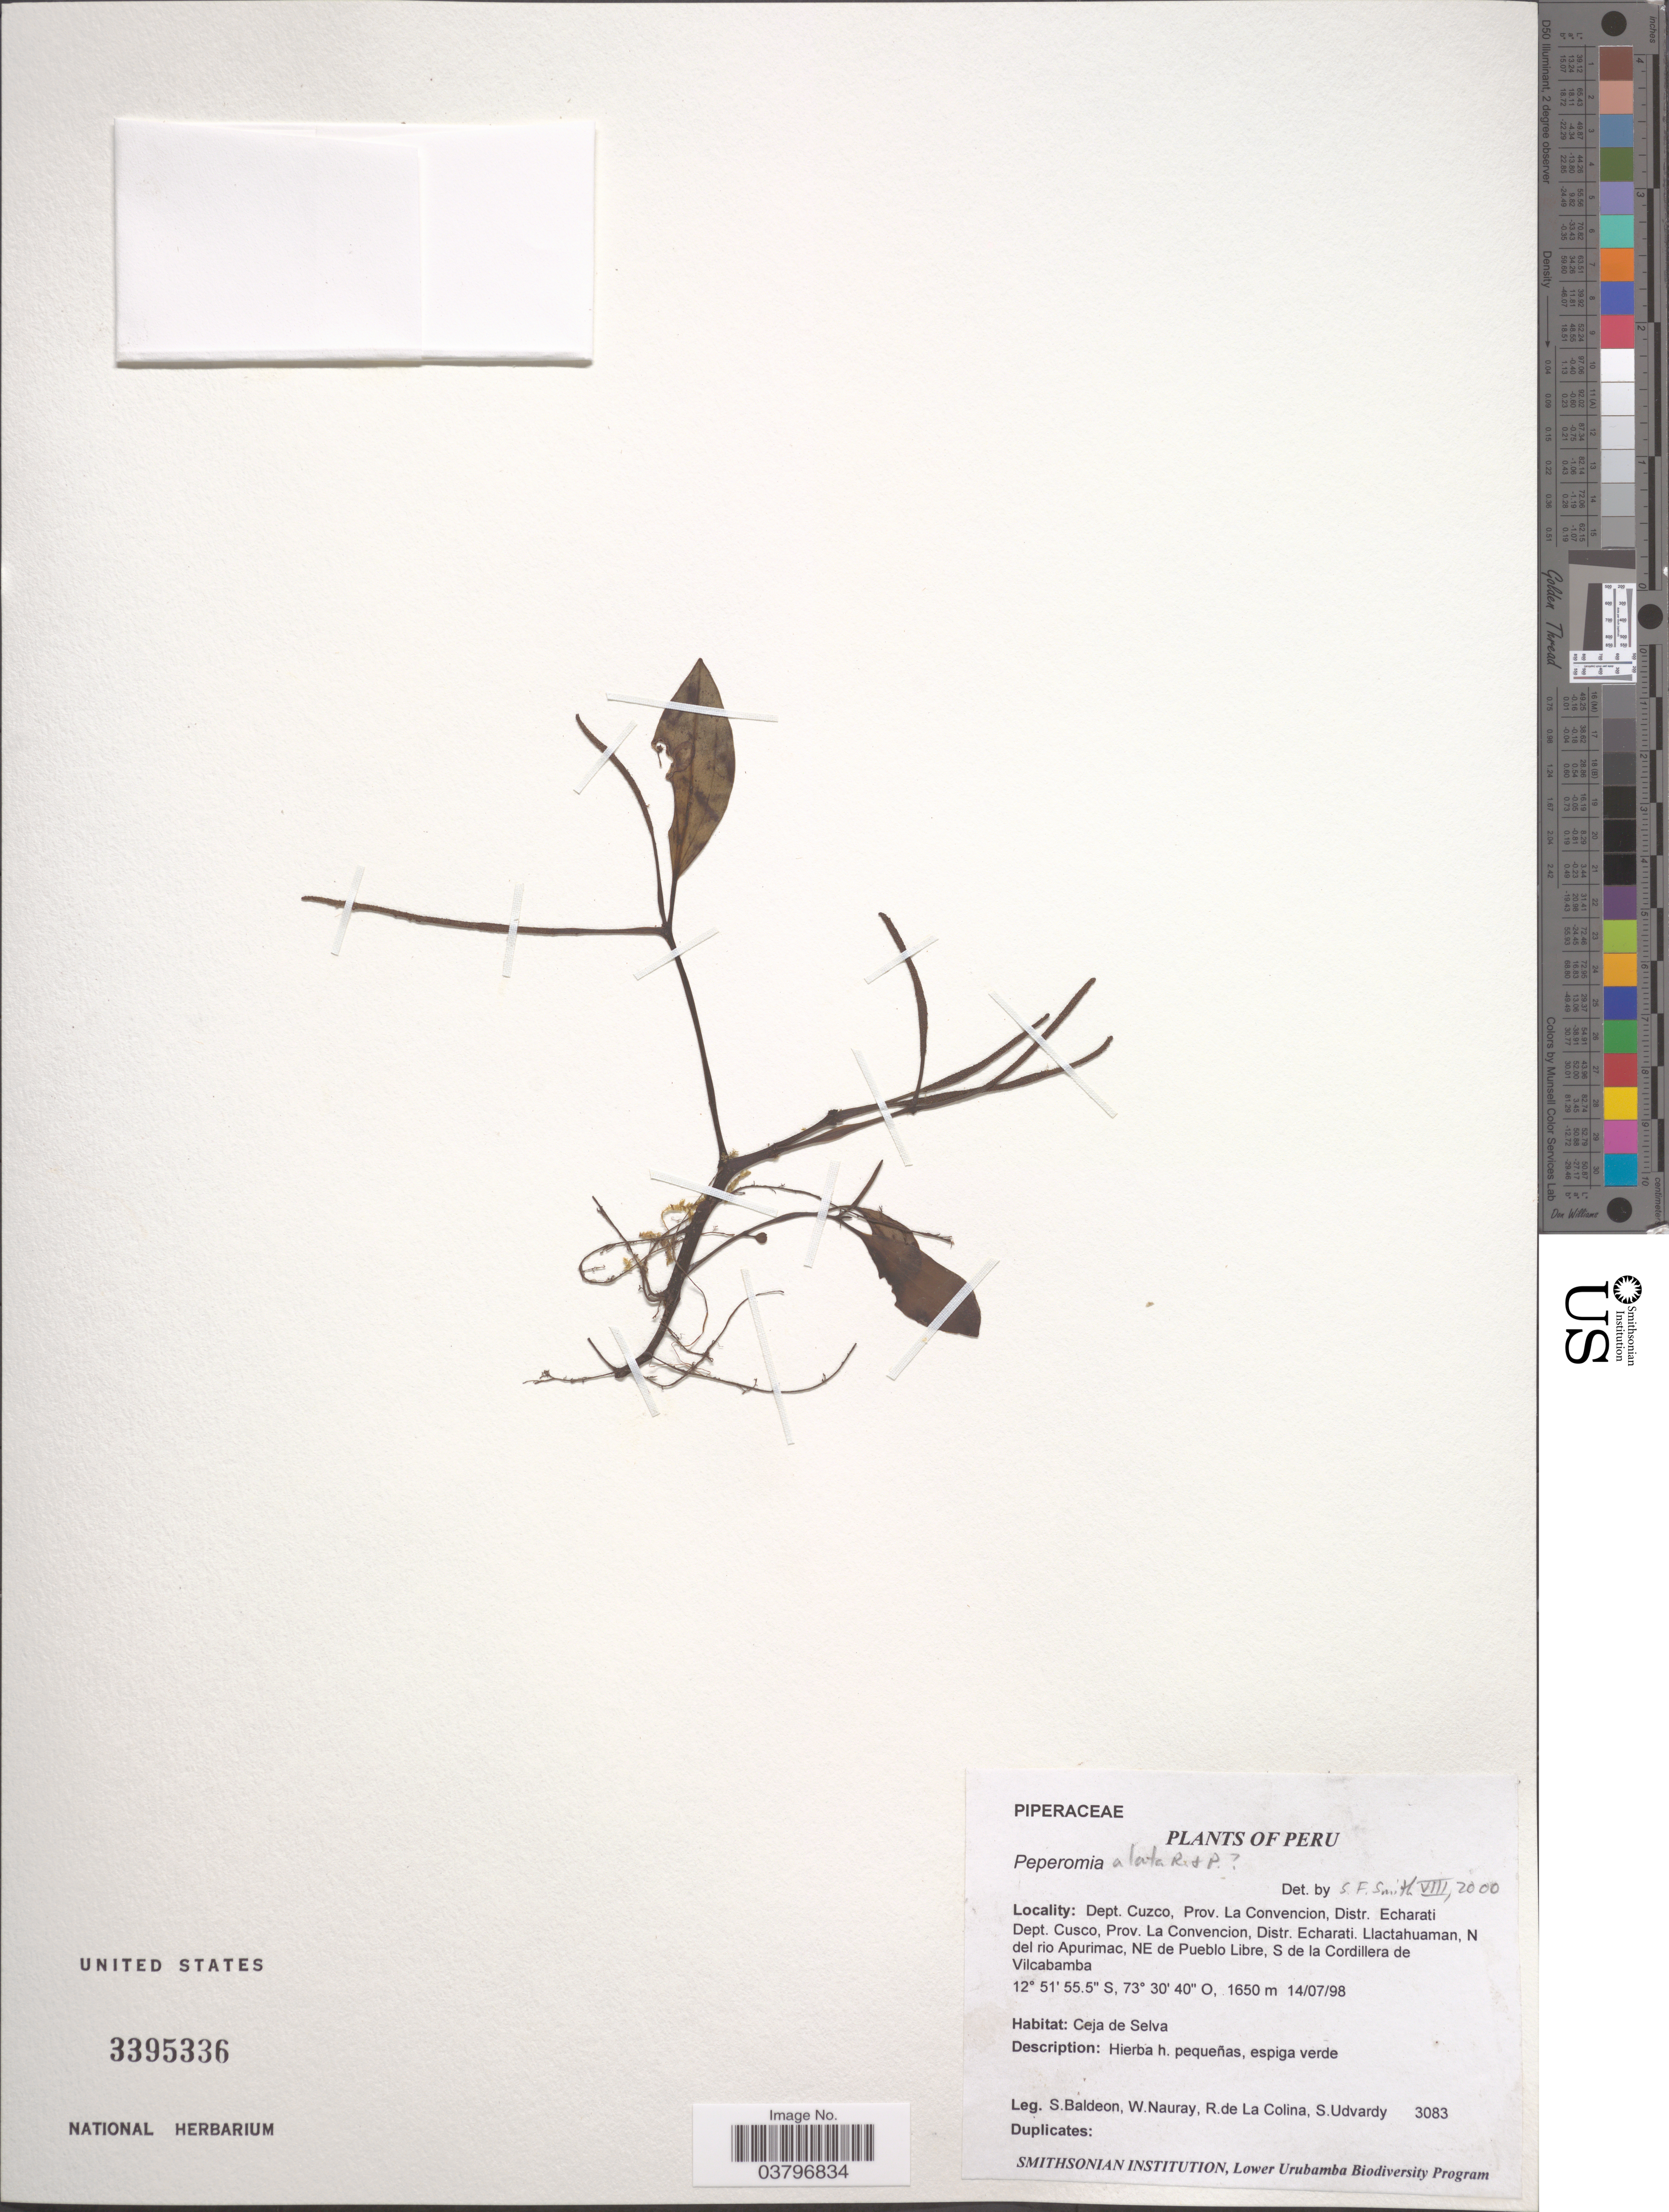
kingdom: Plantae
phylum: Tracheophyta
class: Magnoliopsida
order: Piperales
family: Piperaceae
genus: Peperomia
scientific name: Peperomia alata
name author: Ruiz & Pav.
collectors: S. Baldeon, W. Nauray, R. de La Colina & S. Udvardy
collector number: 3083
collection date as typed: Transcribed d/m/y: 14/7/98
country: Peru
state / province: Cusco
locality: Dept. Cuzco, Prov. La Convencion, Distr. Echarati. Llactahuaman, N del rio Apurimac, NE de Pueblo Libre, S de la Cordillera de Vilcabamba.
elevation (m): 1650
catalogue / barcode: US 3395336